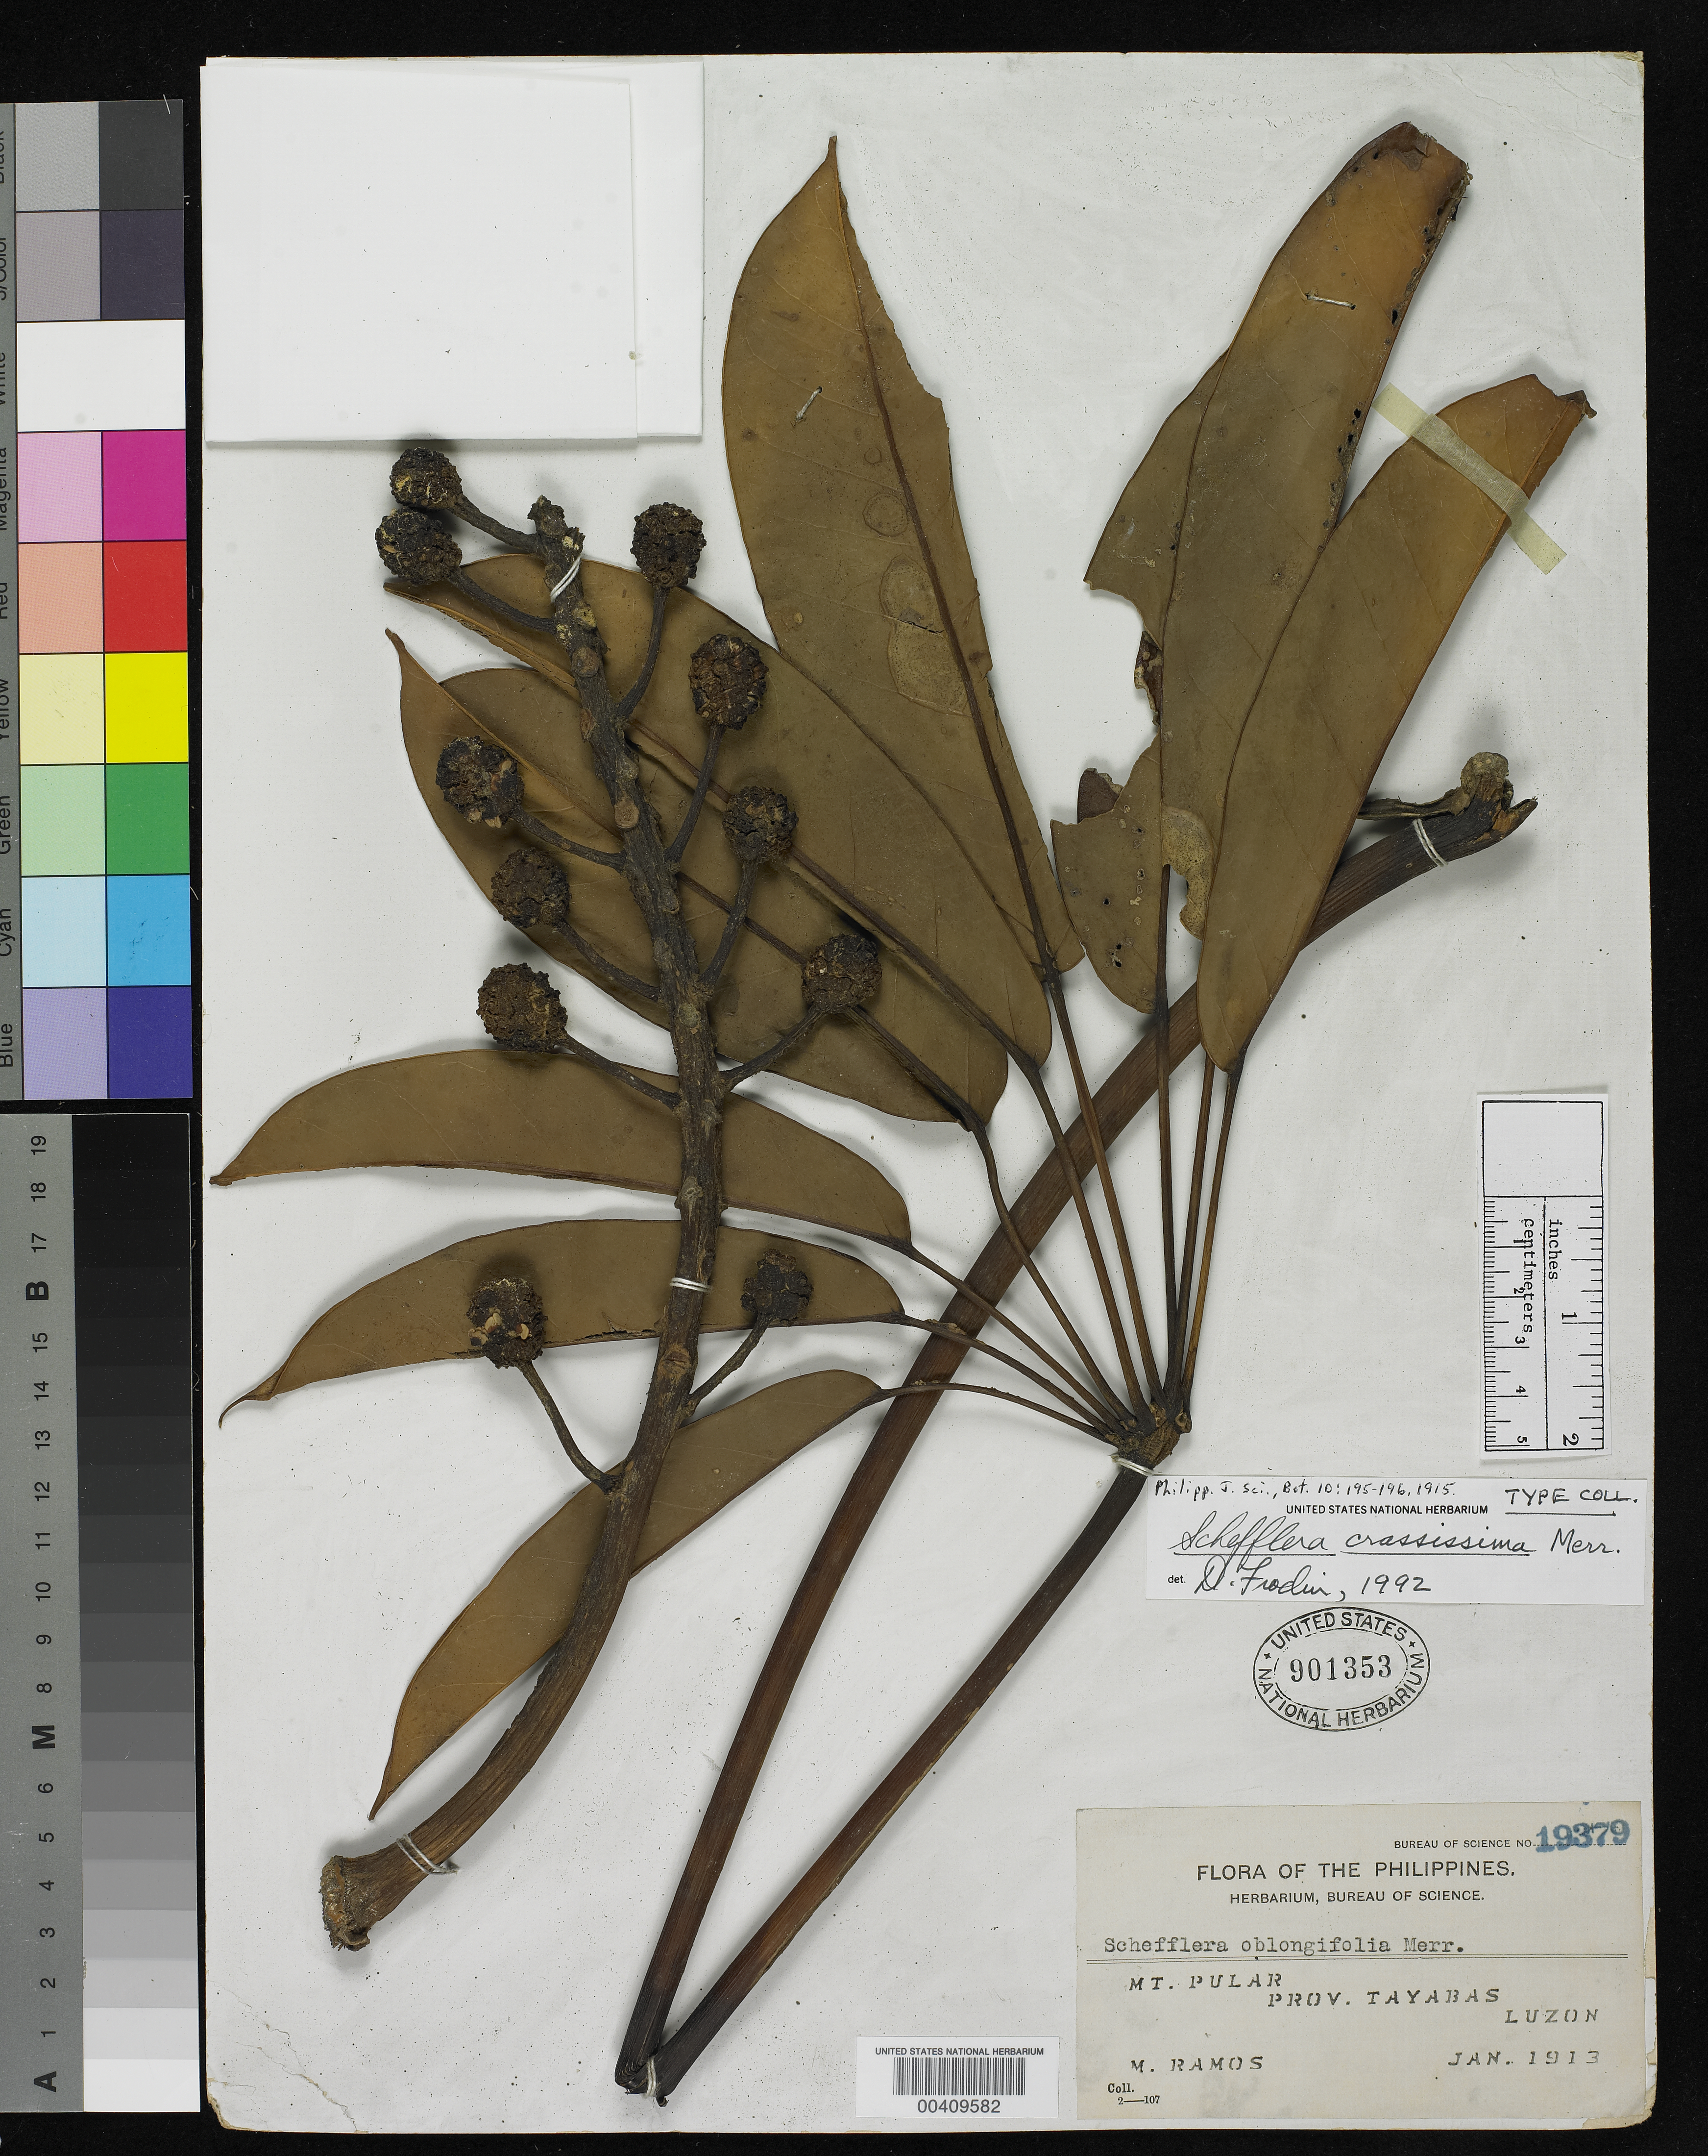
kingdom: Plantae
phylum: Tracheophyta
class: Magnoliopsida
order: Apiales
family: Araliaceae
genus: Schefflera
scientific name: Schefflera crassissima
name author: Merr.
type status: Type Collection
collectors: M. Remos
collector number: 19379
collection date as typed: Jan 1913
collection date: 1913-01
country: Philippines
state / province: Calabarzon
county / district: Quezon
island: Luzon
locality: Mt. Pular.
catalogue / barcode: US 901353